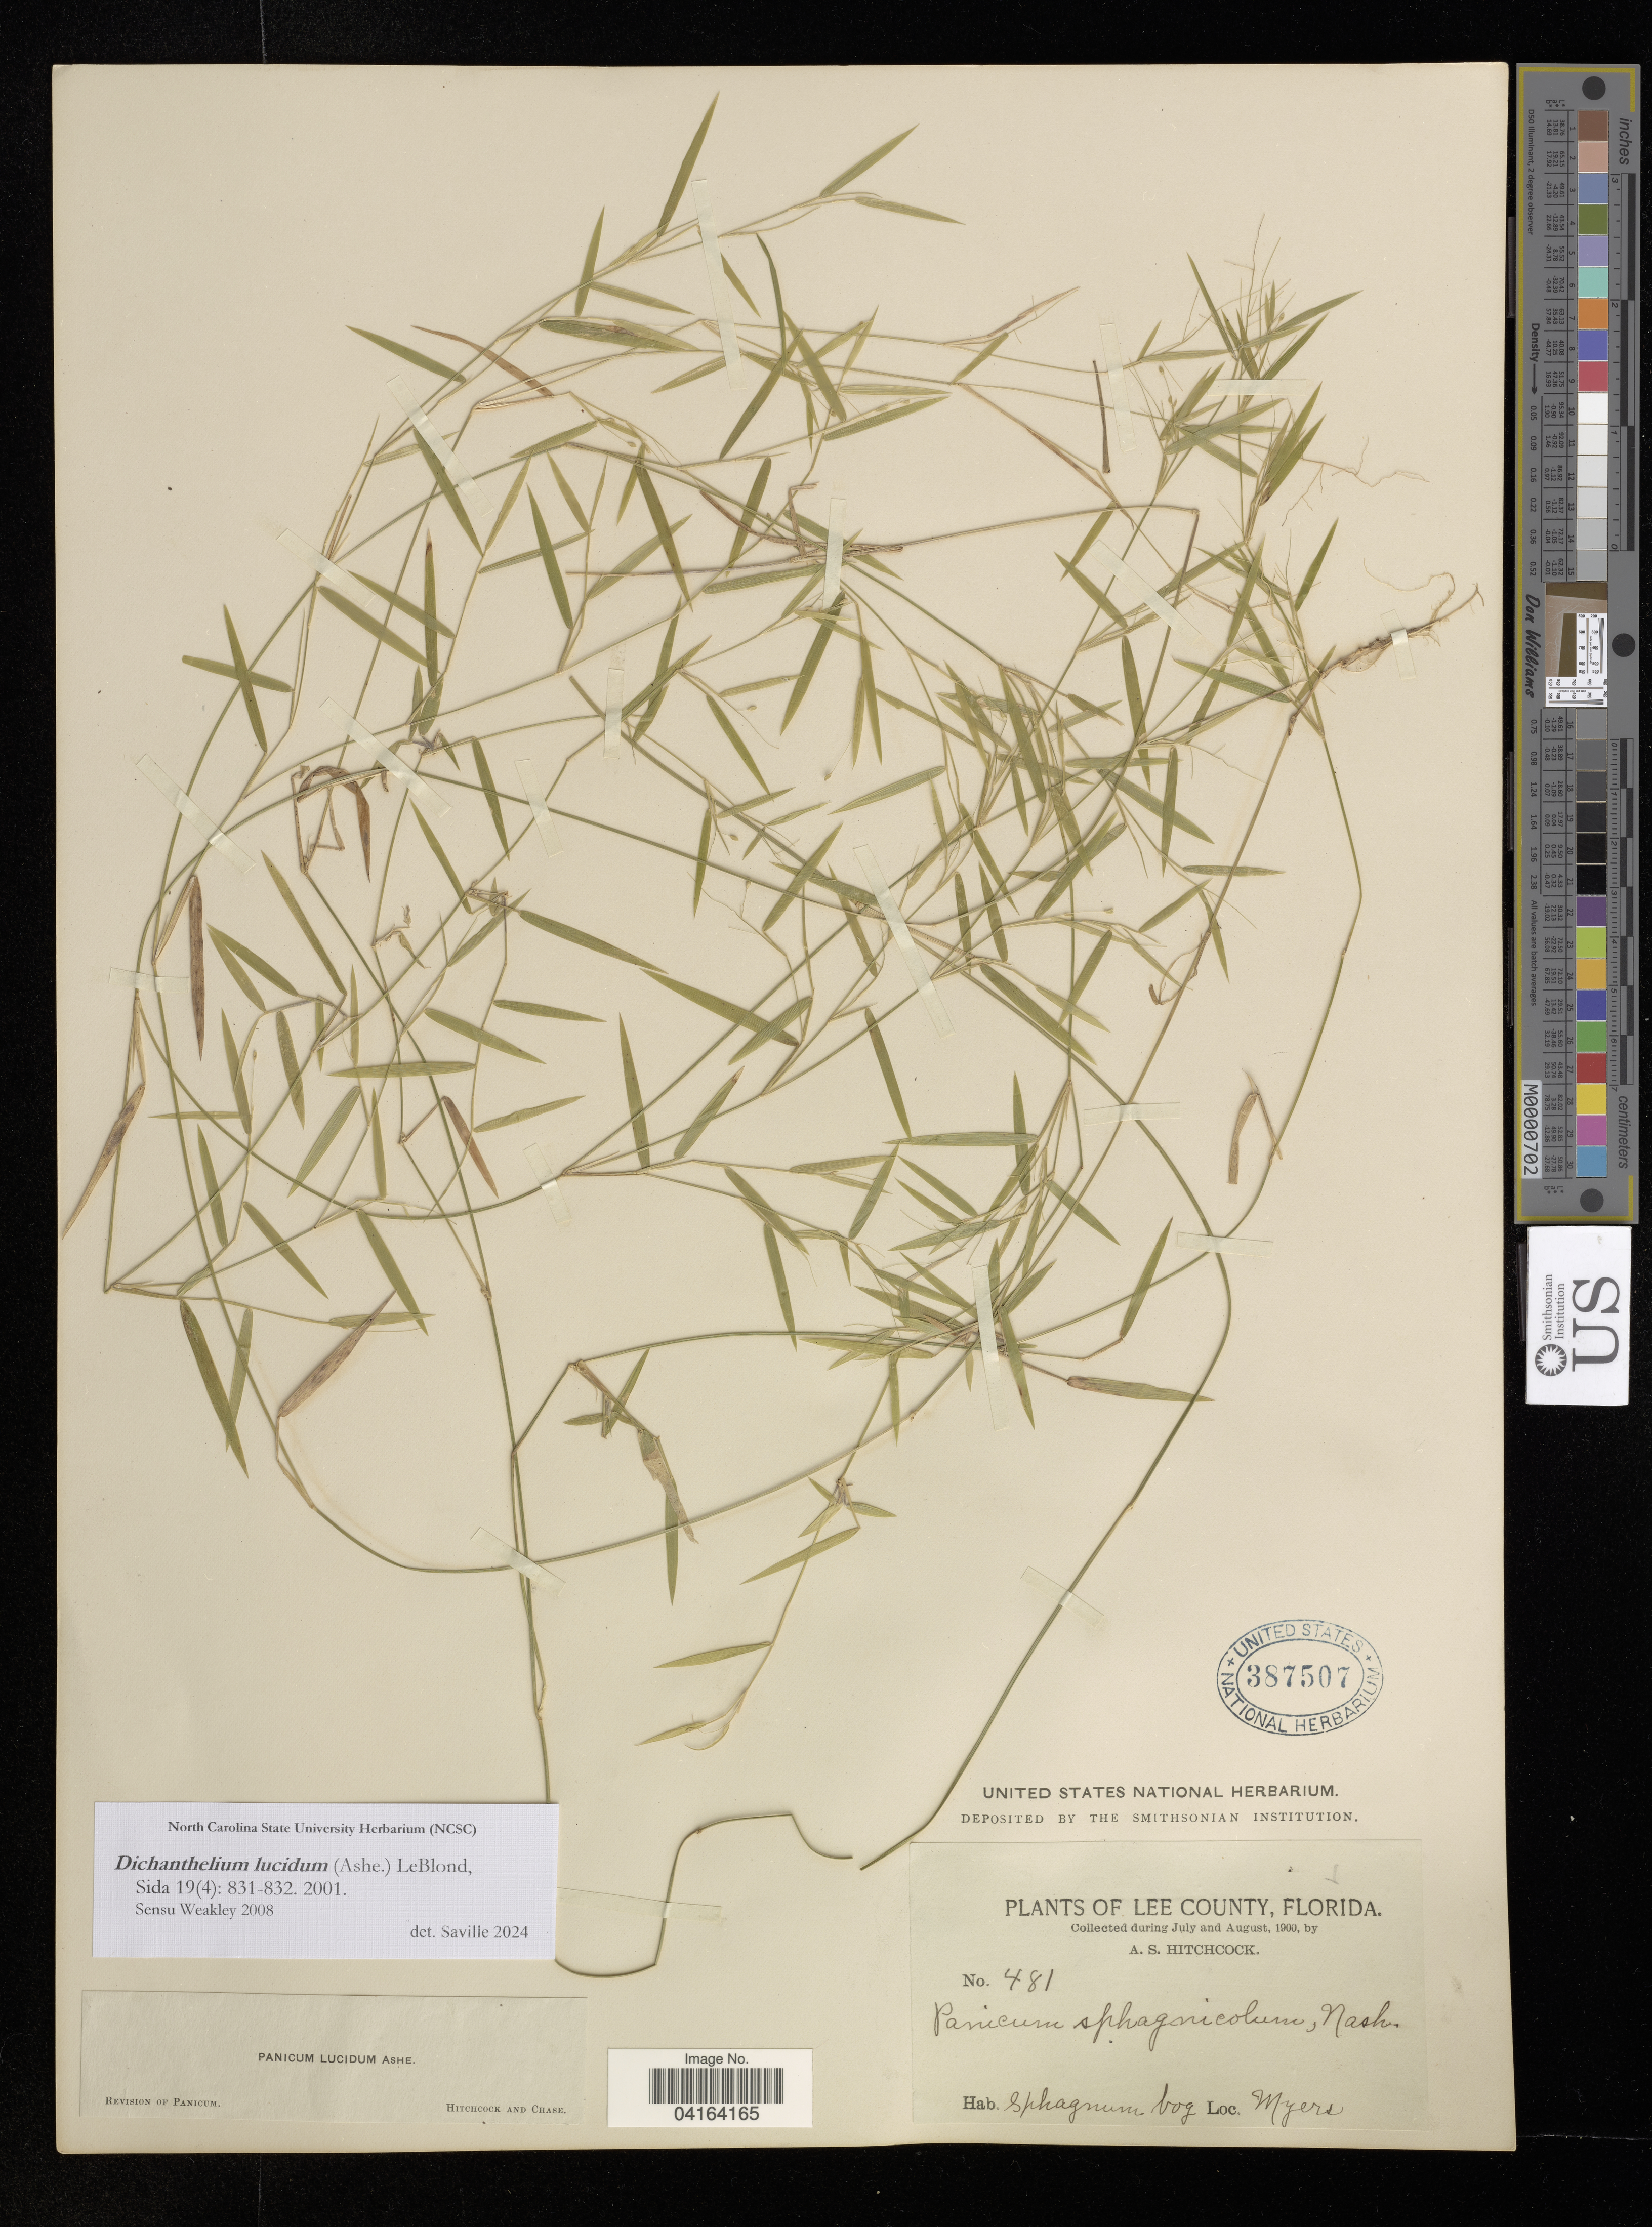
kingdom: Plantae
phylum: Tracheophyta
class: Liliopsida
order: Poales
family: Poaceae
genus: Dichanthelium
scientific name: Dichanthelium lucidum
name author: (Ashe) LeBlond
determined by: Saville, A. C., (NCSC), North Carolina State University (UNITED STATES)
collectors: A. Hitchcock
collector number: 481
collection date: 1900-07/1900-08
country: United States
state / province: Florida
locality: Lee County. Myers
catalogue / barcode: US 387507